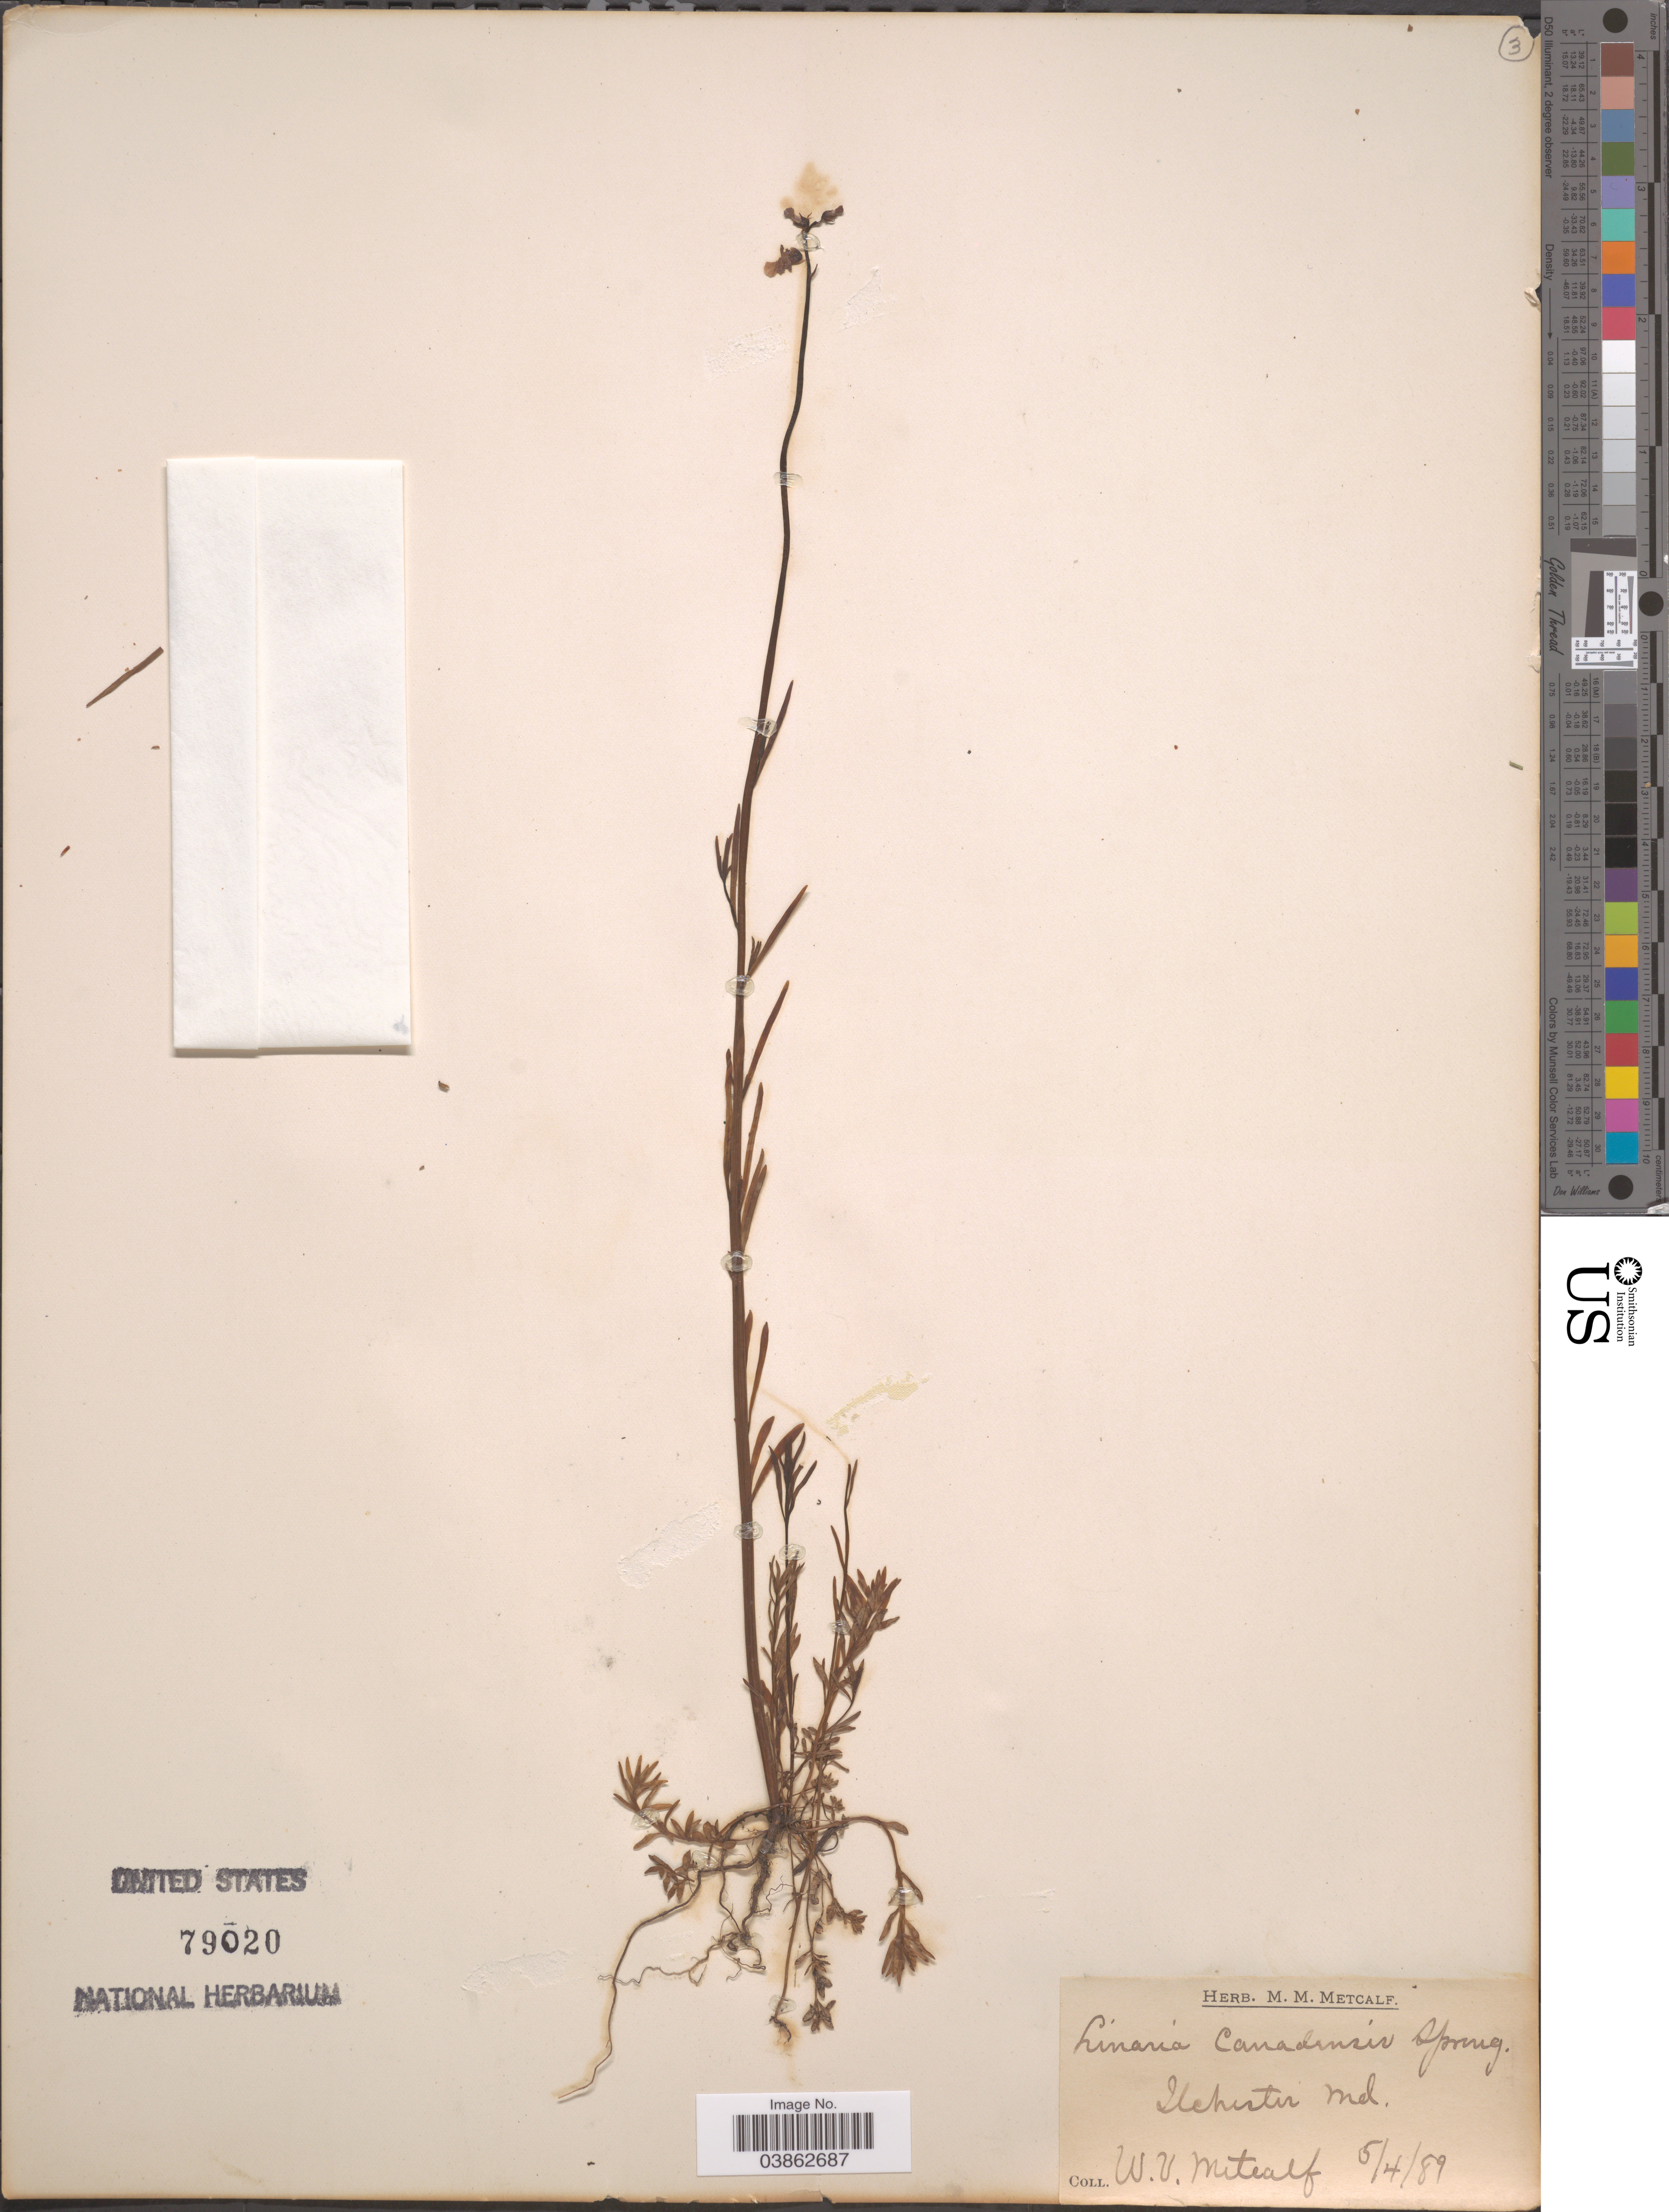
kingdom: Plantae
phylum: Tracheophyta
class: Magnoliopsida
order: Lamiales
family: Plantaginaceae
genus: Linaria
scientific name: Linaria canadensis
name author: (L.) Dum. Cours.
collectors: W. Metcalf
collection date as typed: Transcribed d/m/y: 5/4/89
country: United States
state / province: Maryland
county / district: Howard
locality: Ilchester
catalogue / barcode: US 79020